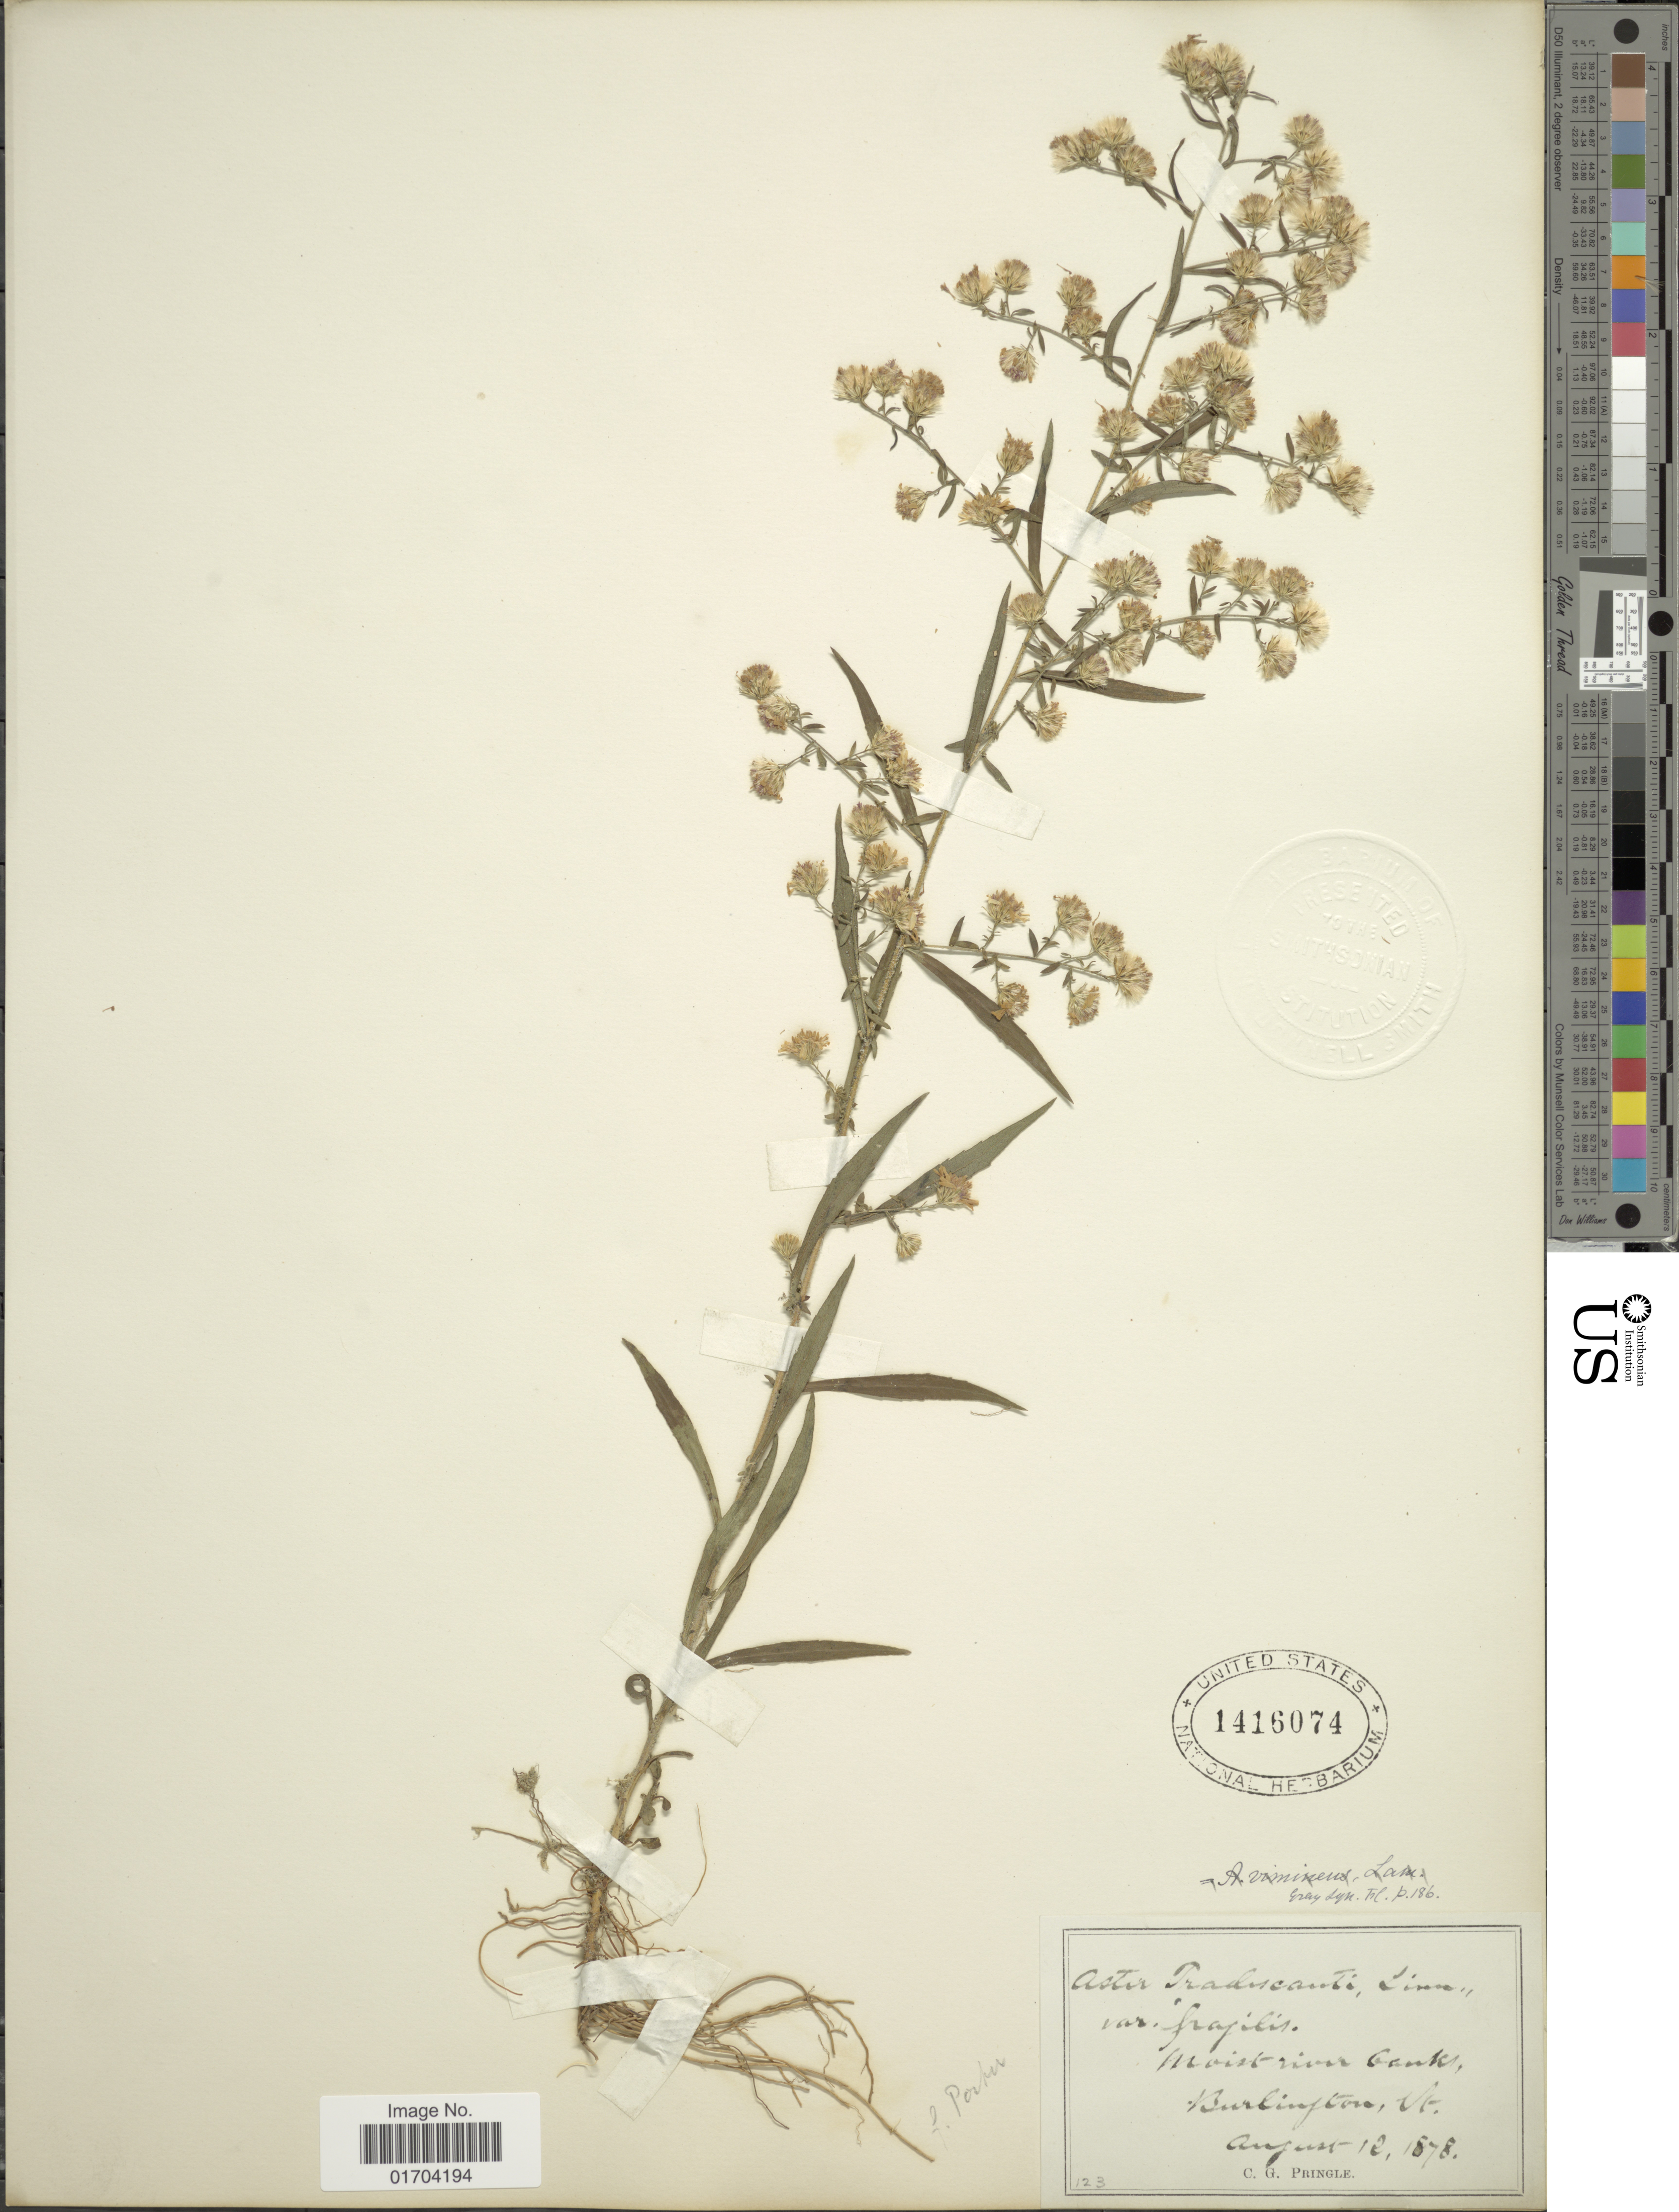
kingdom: Plantae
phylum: Tracheophyta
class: Magnoliopsida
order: Asterales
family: Asteraceae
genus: Symphyotrichum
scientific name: Symphyotrichum sp.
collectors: C. G. Pringle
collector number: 123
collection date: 1878-08-12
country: United States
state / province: Vermont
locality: Burlington.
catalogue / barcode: US 1416074